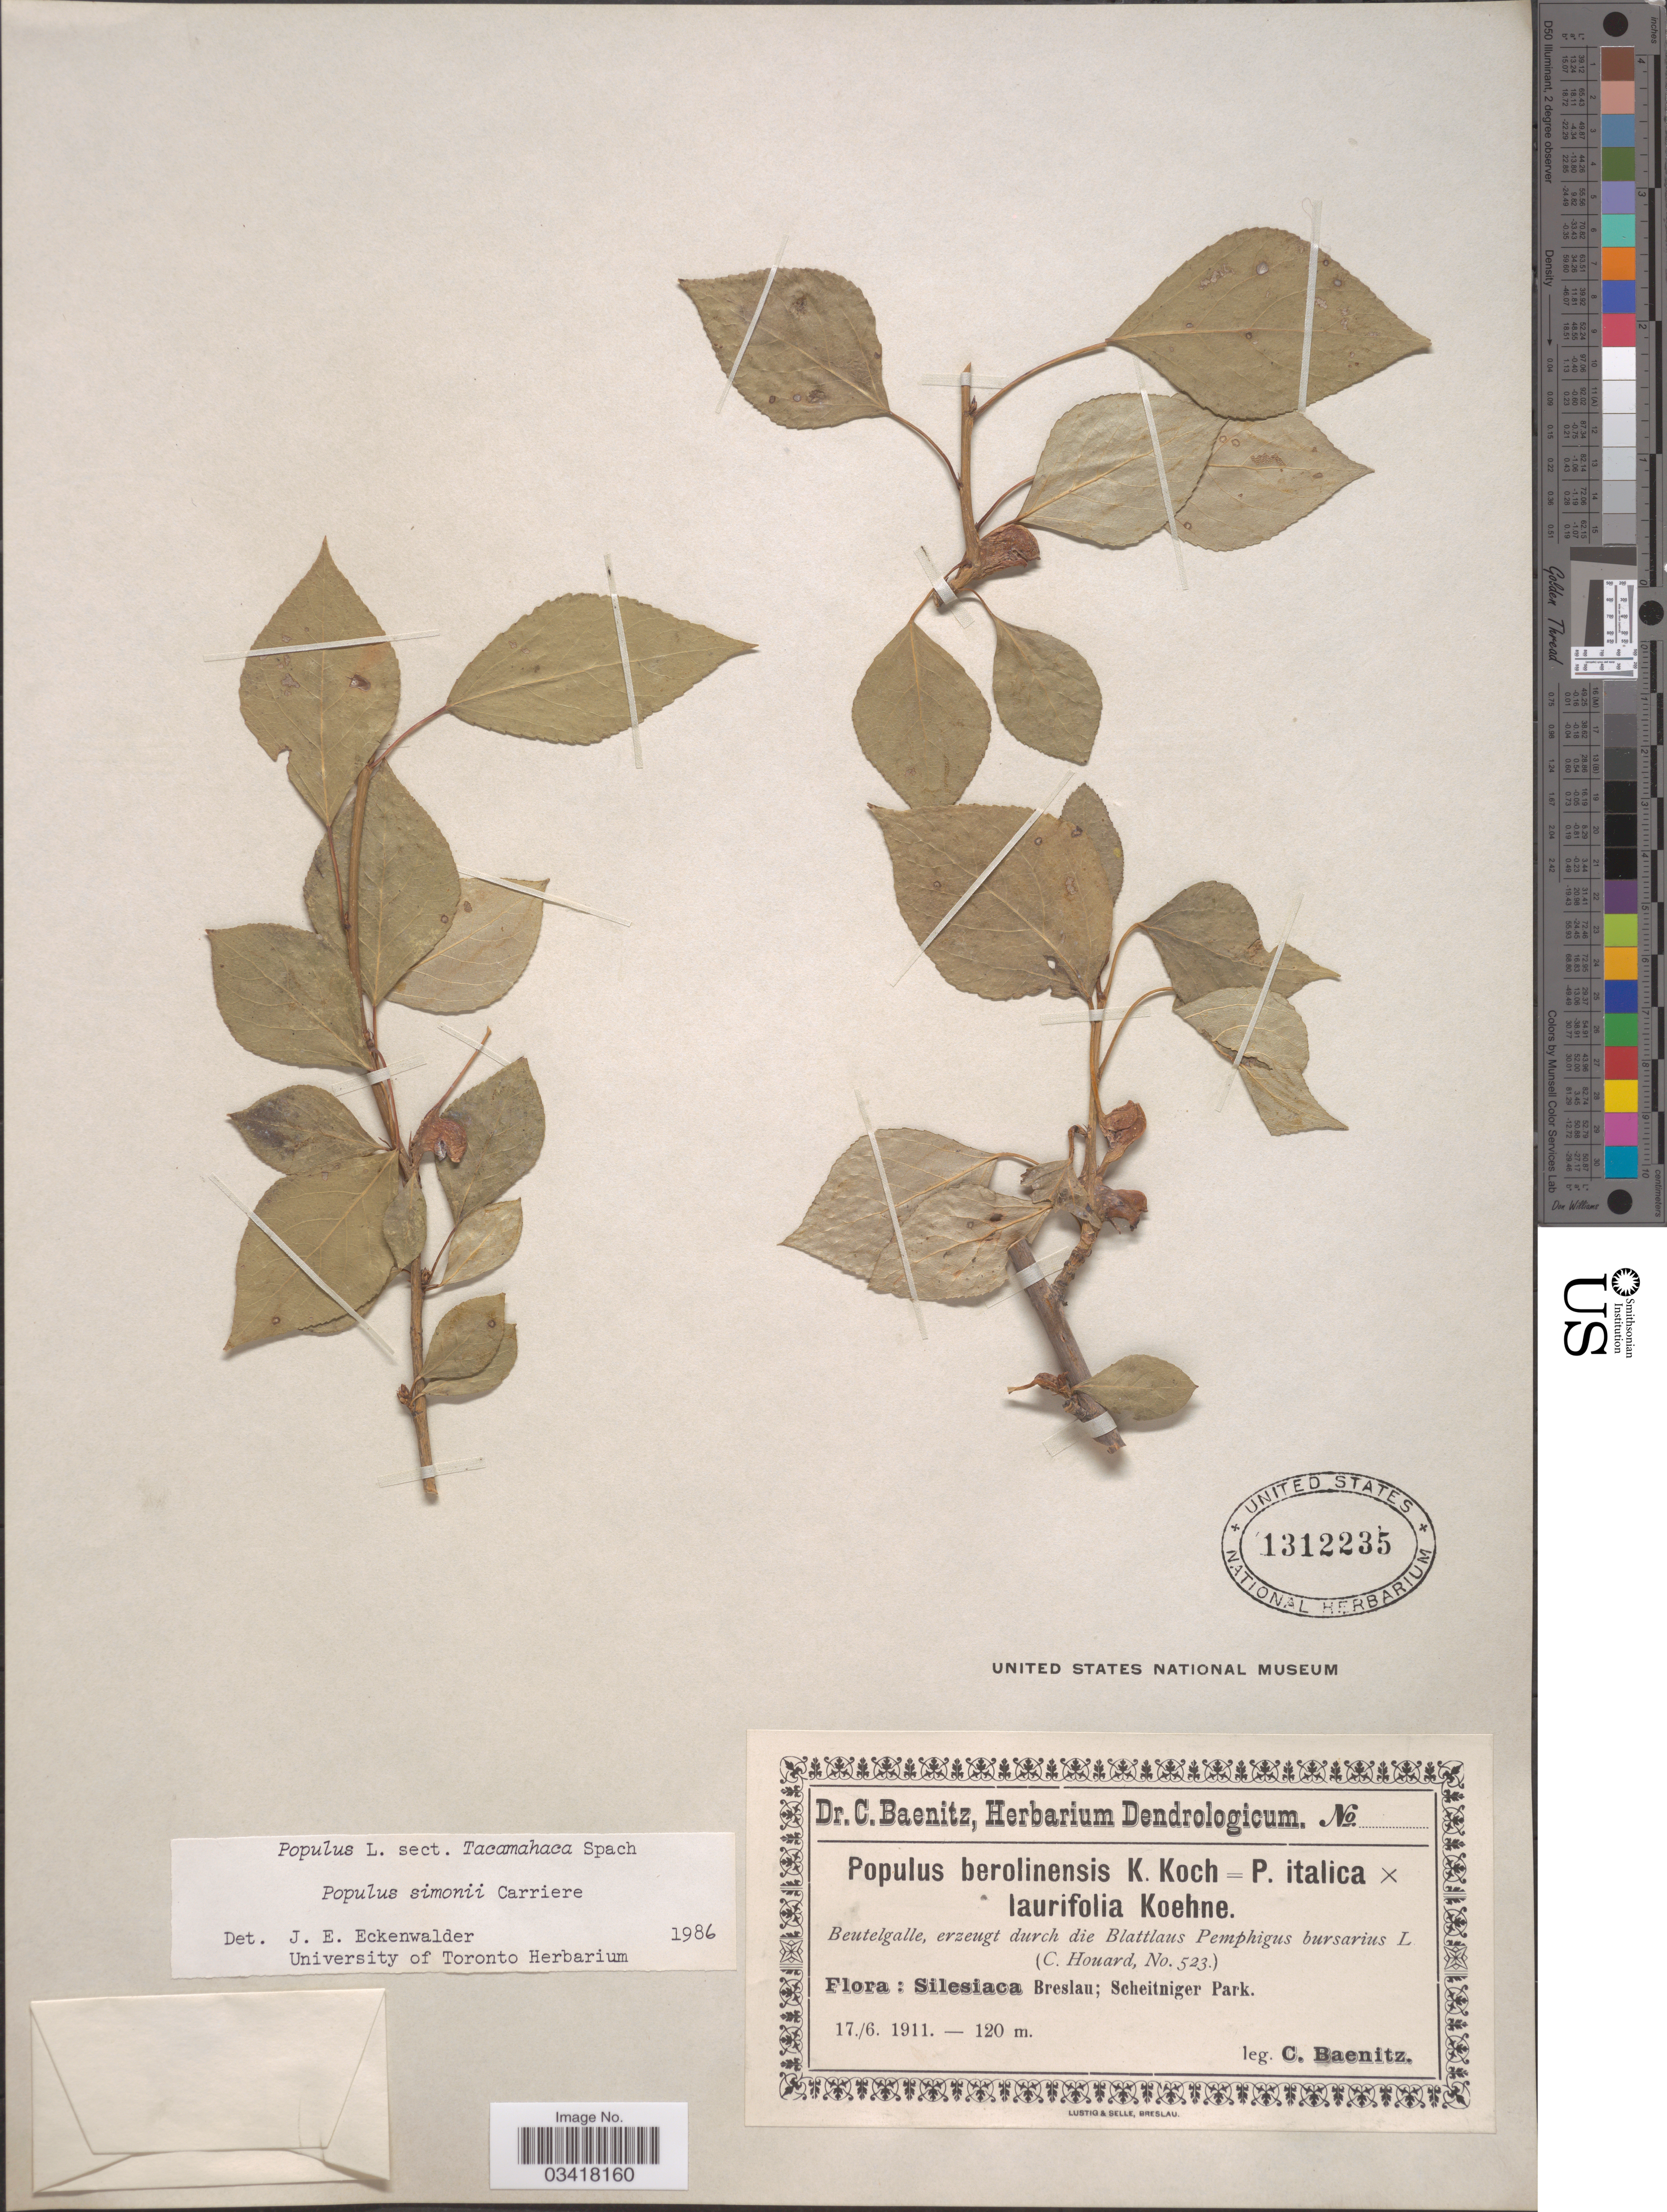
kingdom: Plantae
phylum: Tracheophyta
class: Magnoliopsida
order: Malpighiales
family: Salicaceae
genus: Populus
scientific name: Populus simonii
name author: Carrière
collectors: C. G. Baenitz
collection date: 1911-06-17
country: Poland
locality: Silesiaca: Breslau; Scheitniger Park.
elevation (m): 120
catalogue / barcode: US 1312235